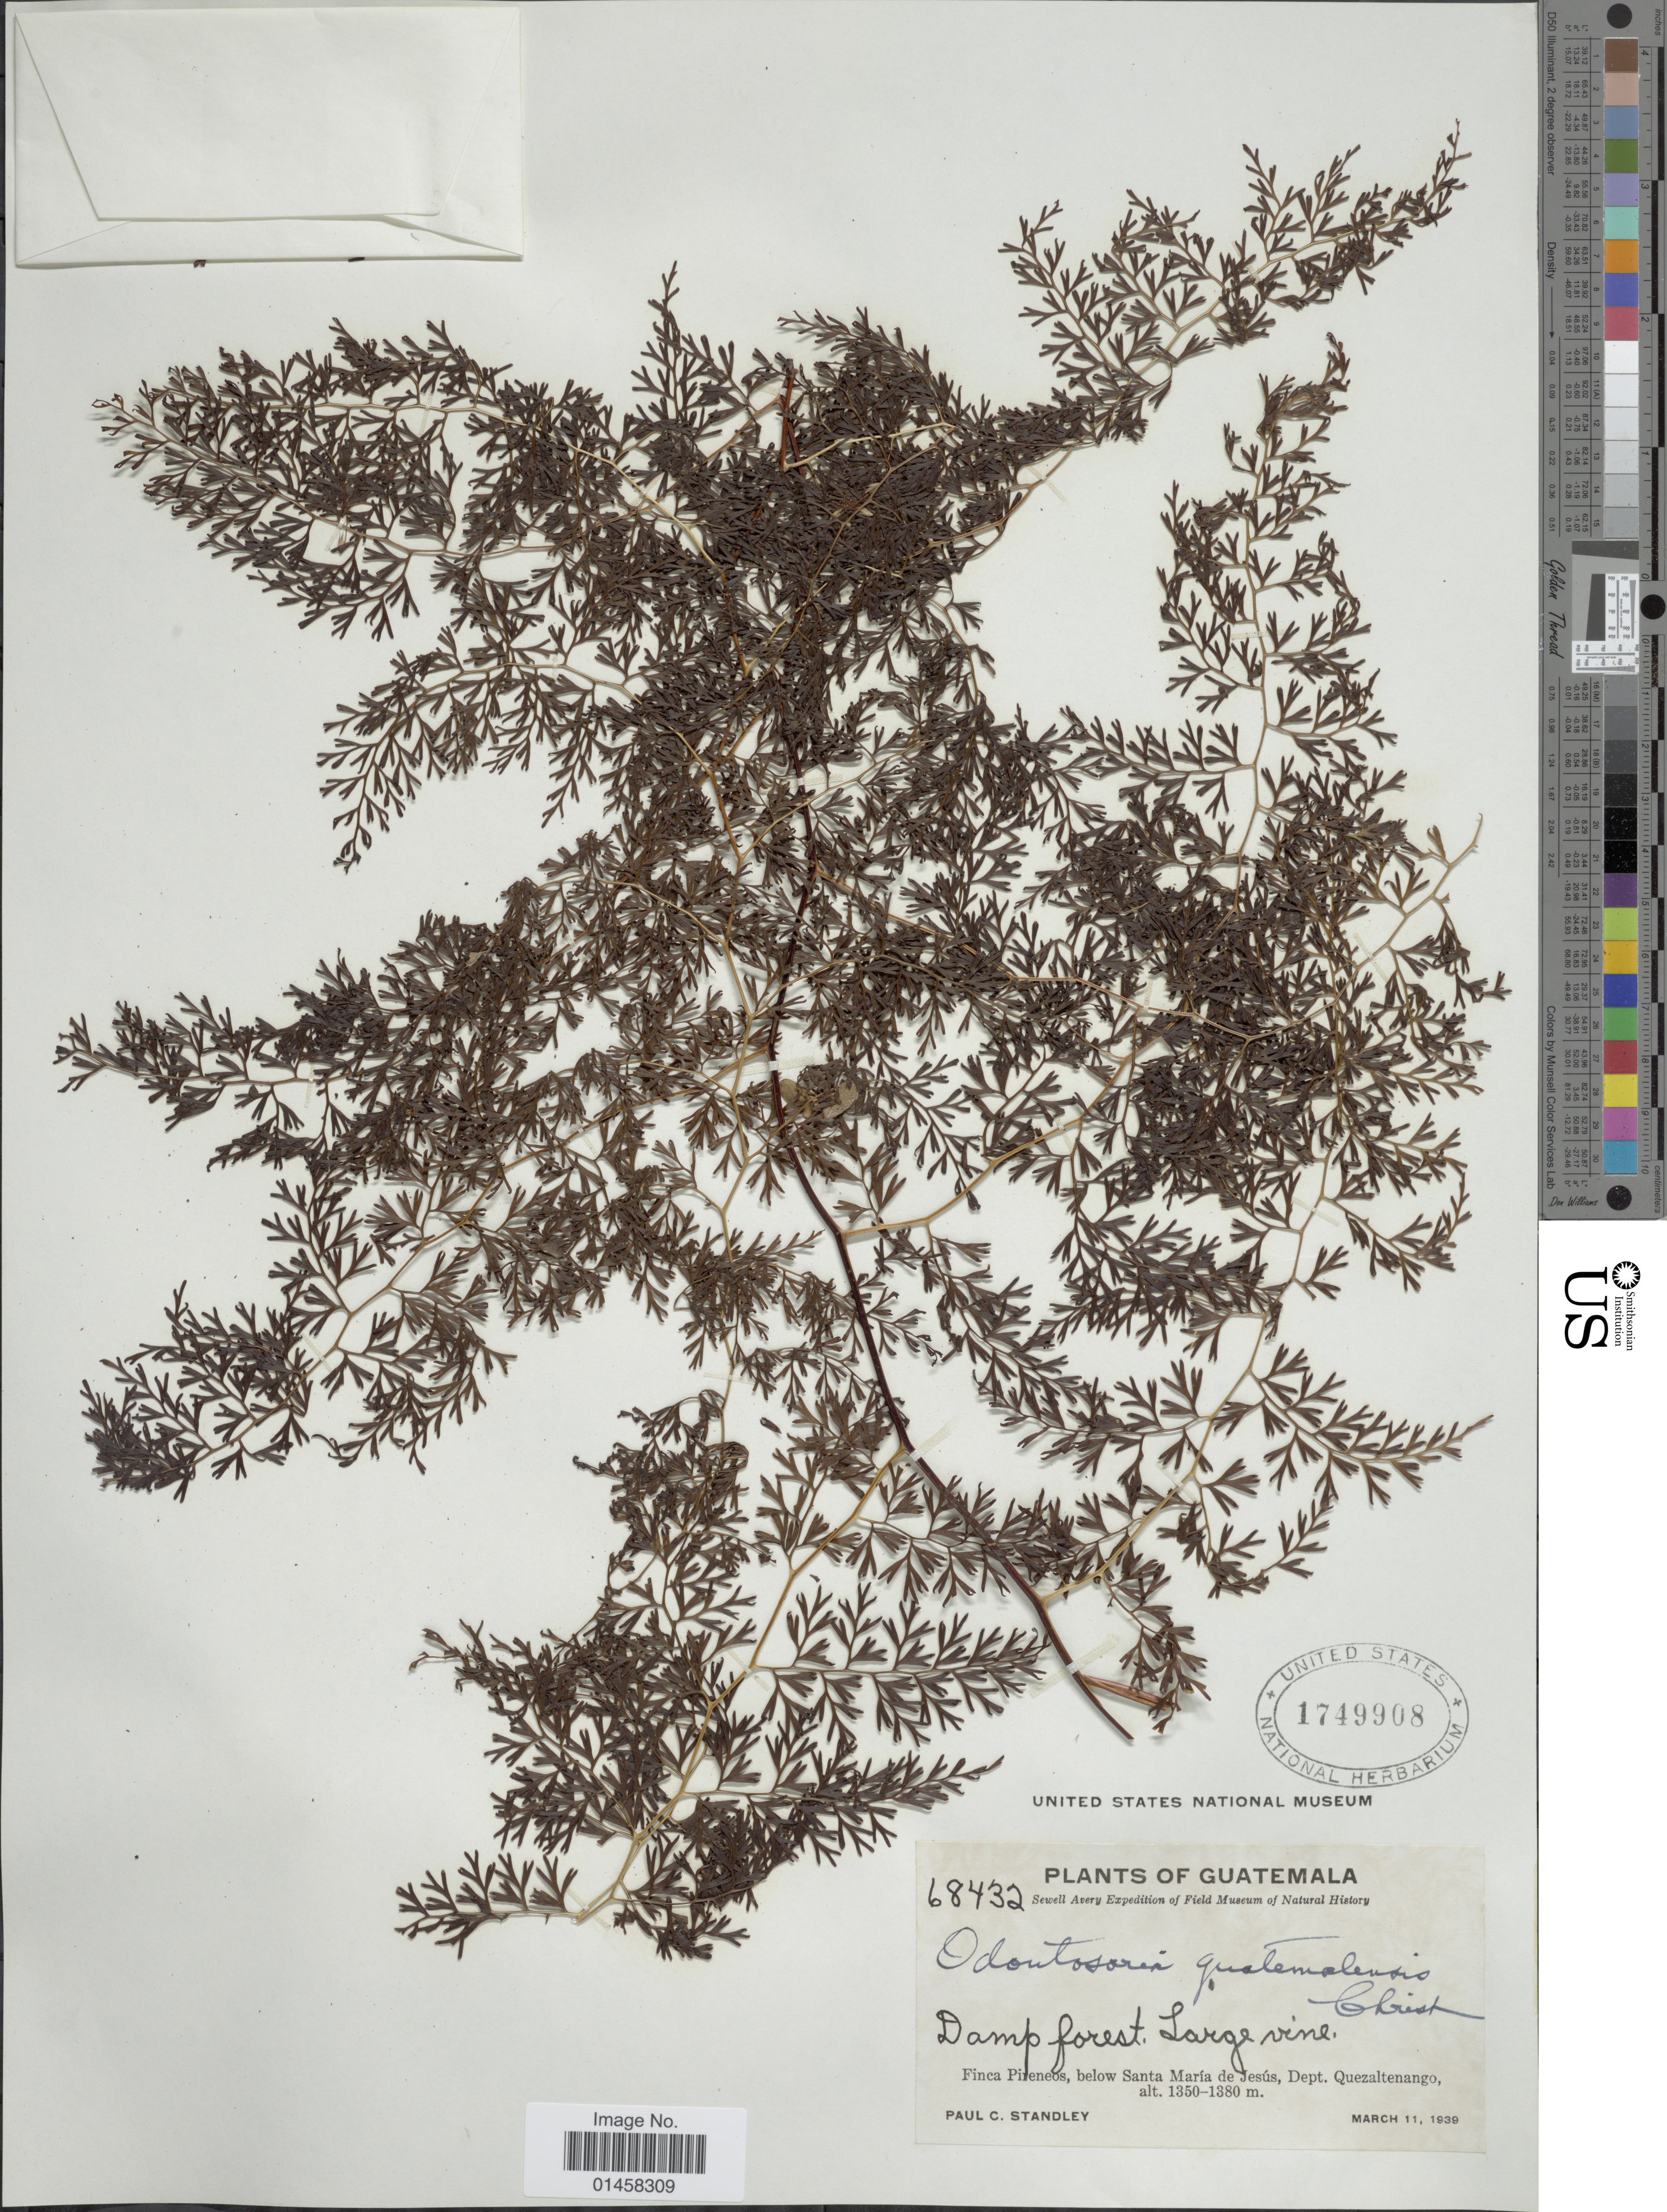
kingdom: Plantae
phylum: Tracheophyta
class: Polypodiopsida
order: Polypodiales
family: Lindsaeaceae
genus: Odontosoria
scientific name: Odontosoria guatemalensis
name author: Christ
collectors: P. C. Standley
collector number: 68432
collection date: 1939-03-11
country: Guatemala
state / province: Quetzaltenango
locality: Finca Pireneos, below Santa María de Jesús, Dept. Quezaltenango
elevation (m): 1350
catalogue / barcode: US 1749908